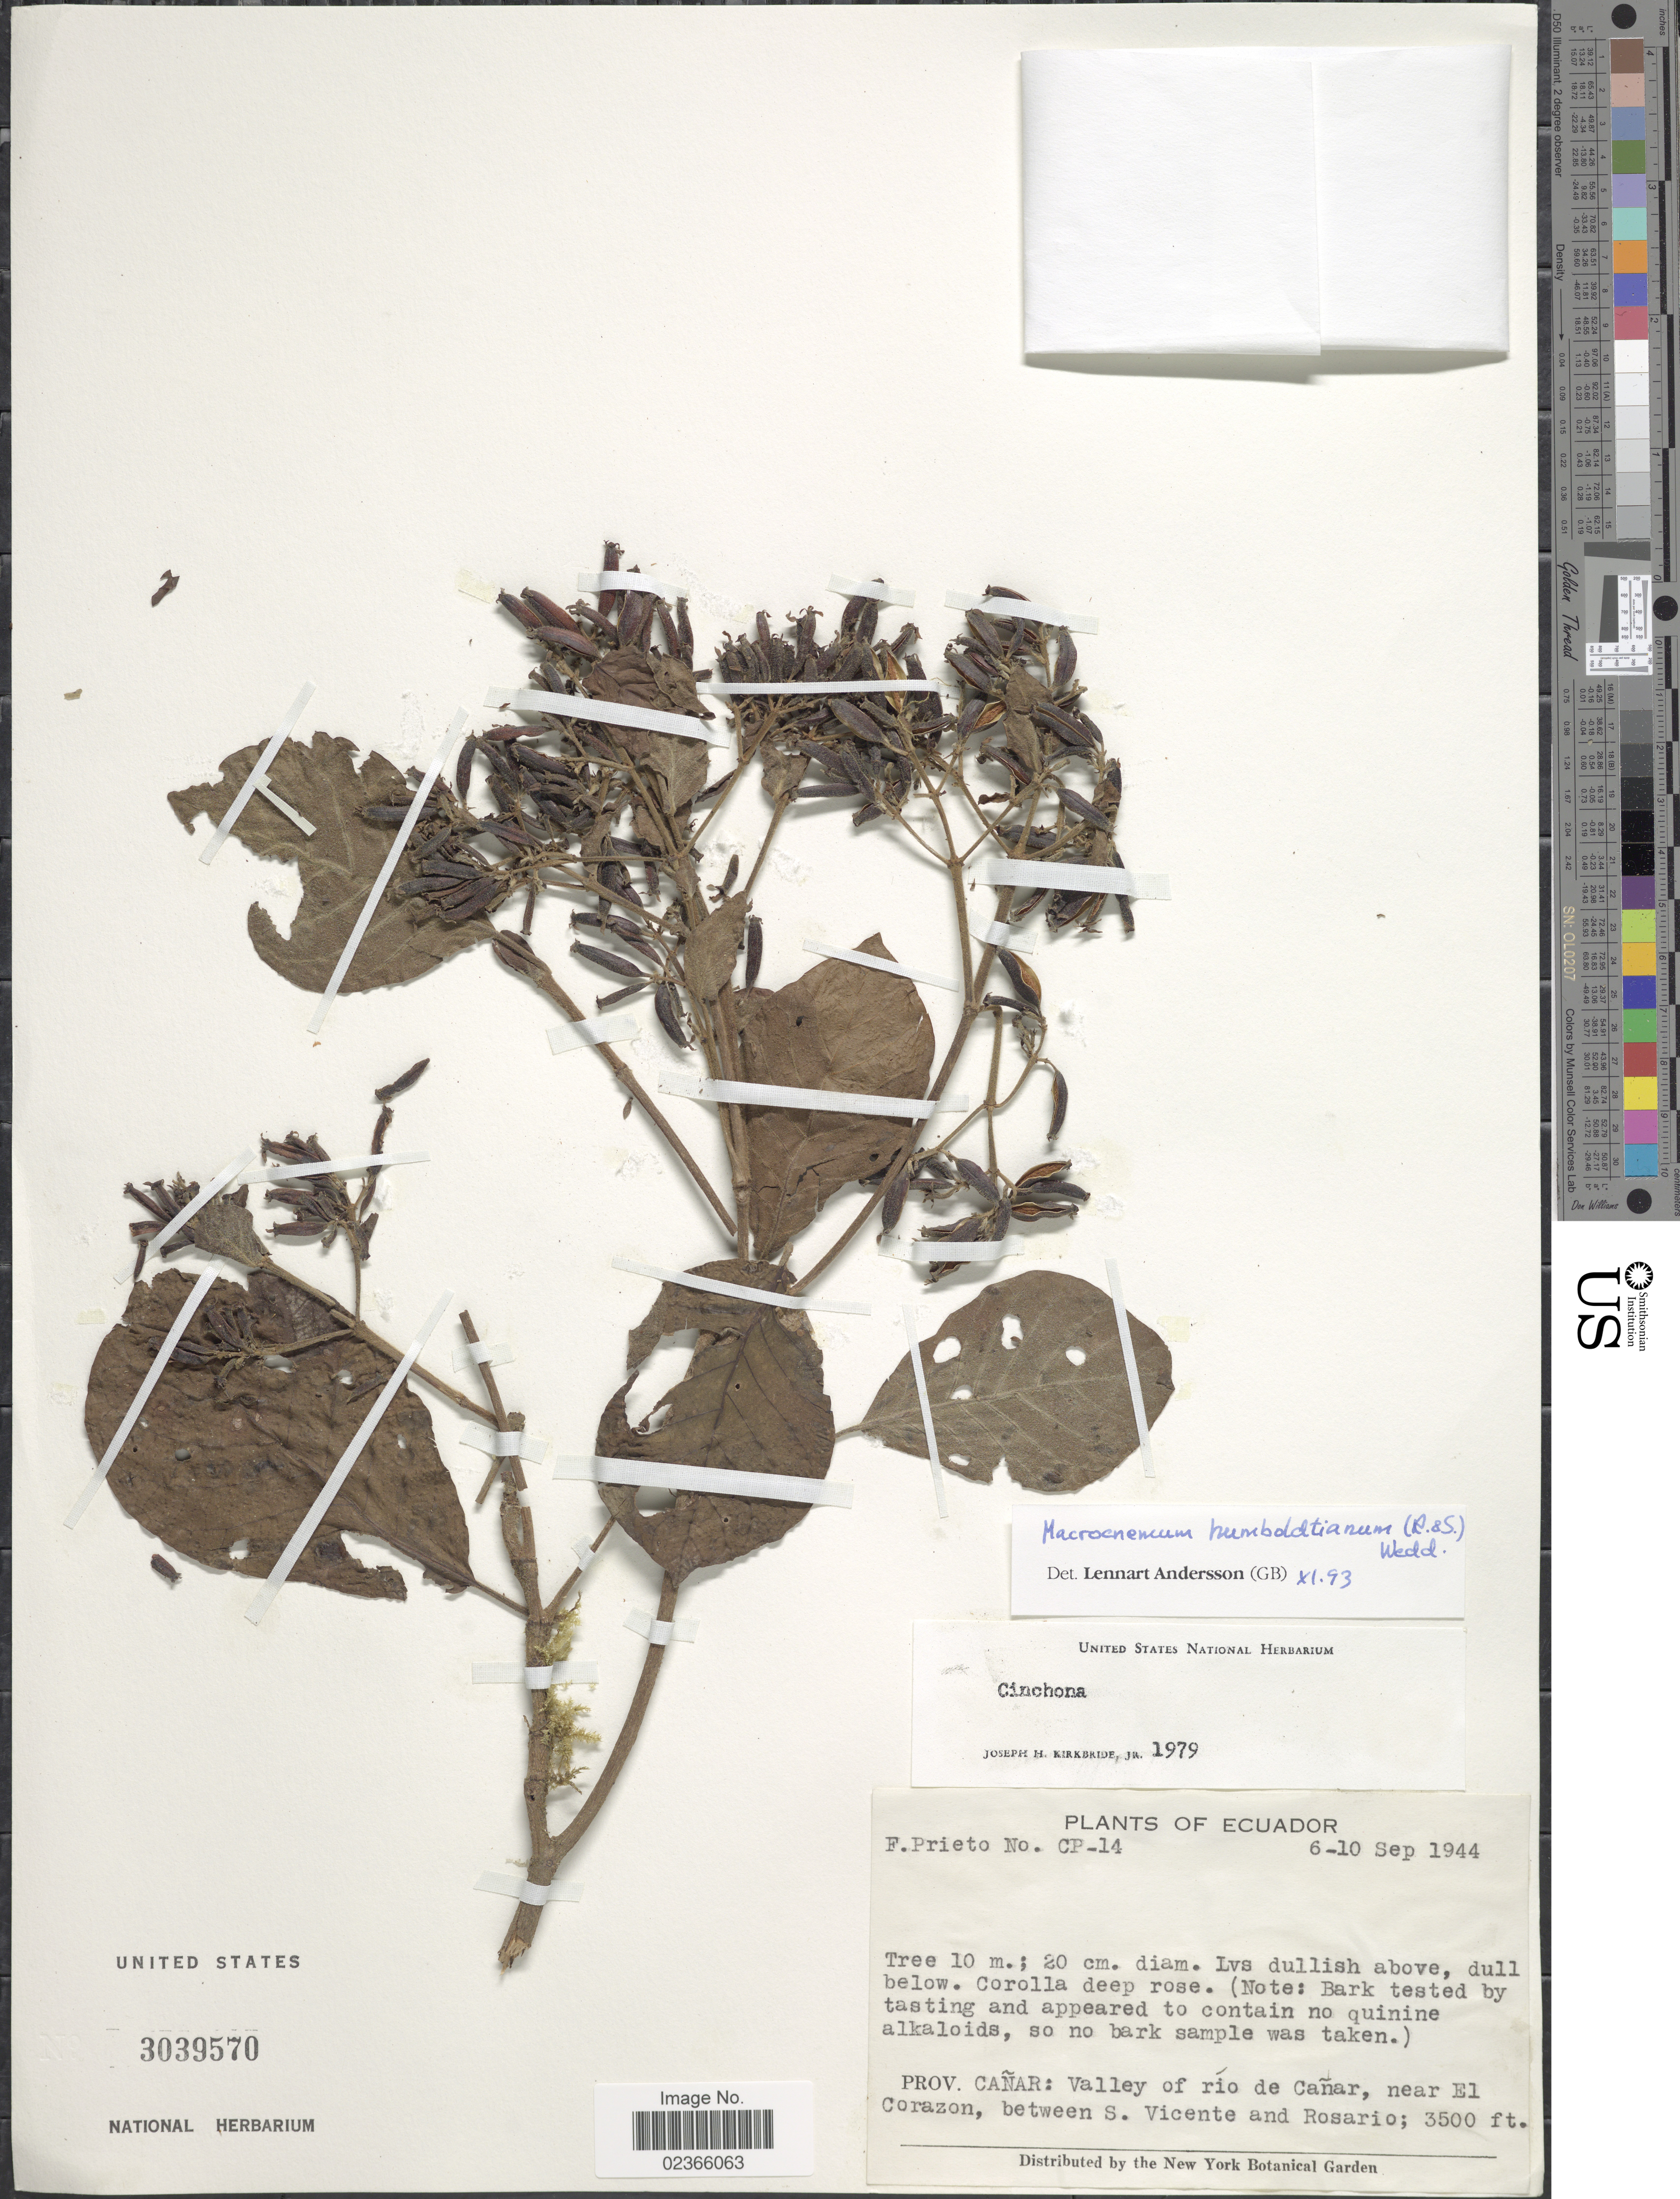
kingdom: Plantae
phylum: Tracheophyta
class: Magnoliopsida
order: Gentianales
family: Rubiaceae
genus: Macrocnemum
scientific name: Macrocnemum humboldtianum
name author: (Schult.) Wedd.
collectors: F. Prieto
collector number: CP-14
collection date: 1944-09-06/1944-09-10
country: Ecuador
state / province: Cañar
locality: Prov. Canar: valley of rio de Canar, near El Corazon, between S. Vicente and Rosario.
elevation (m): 1067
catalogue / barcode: US 3039570